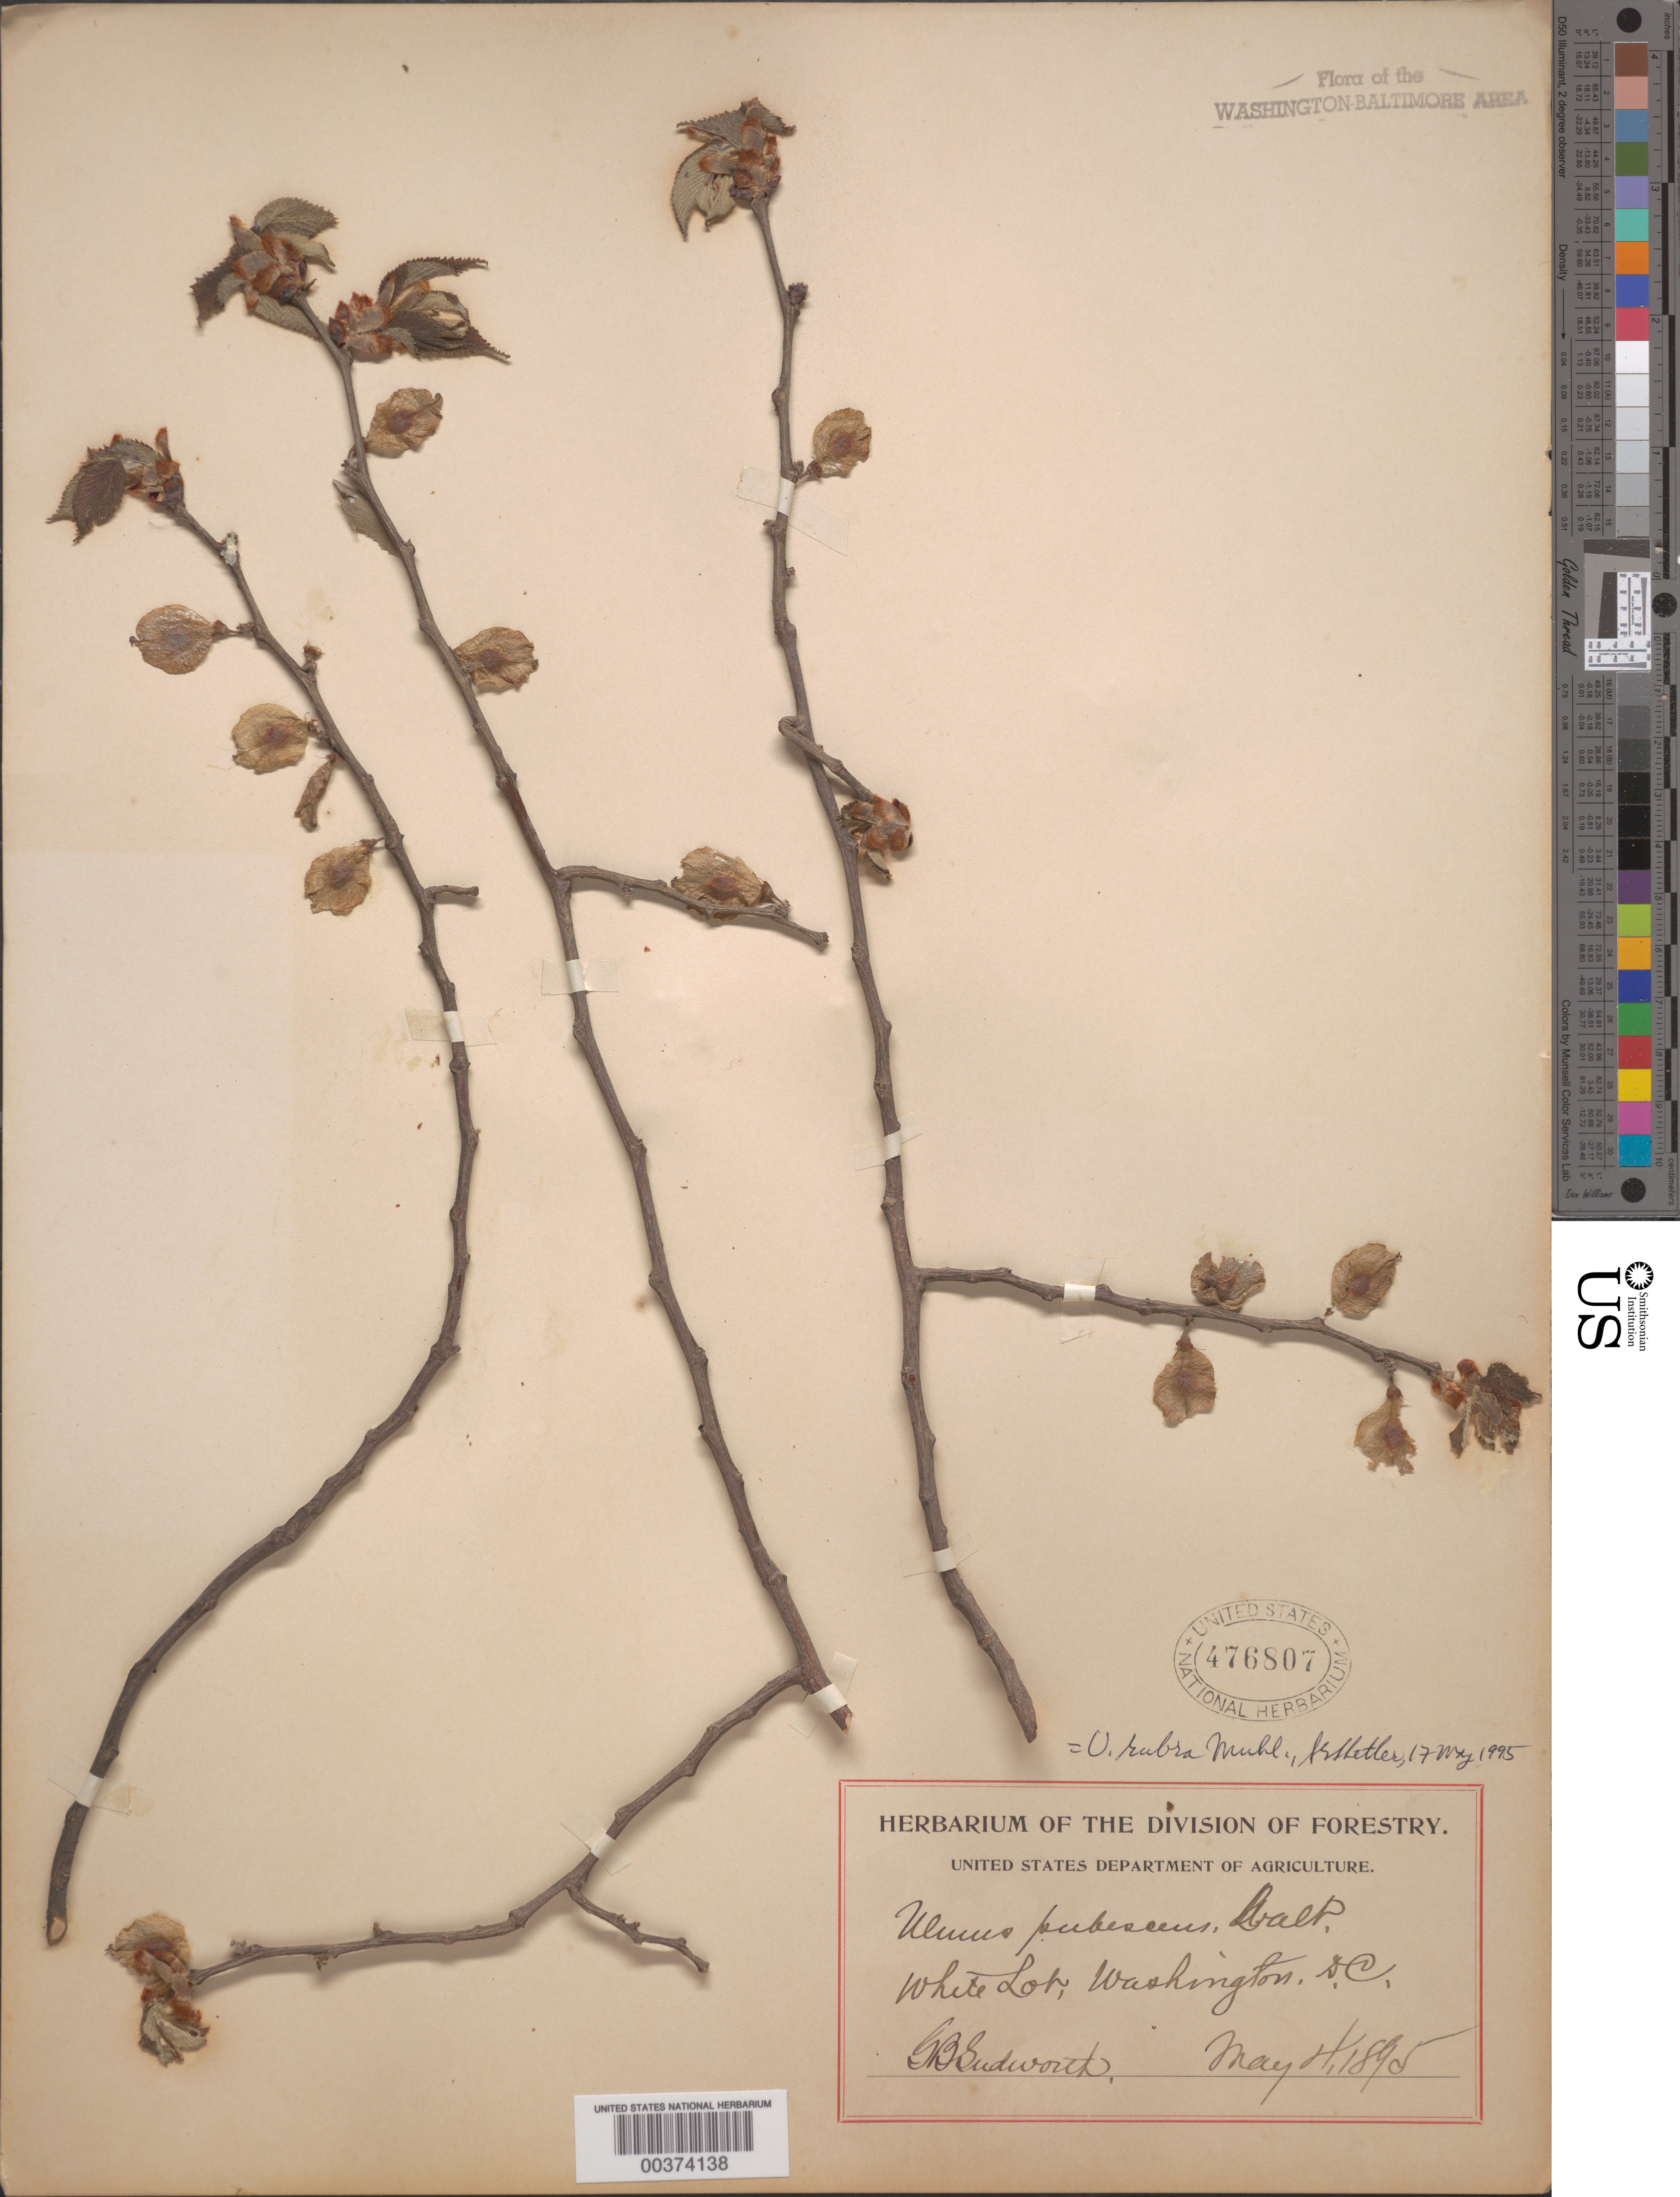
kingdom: Plantae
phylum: Tracheophyta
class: Magnoliopsida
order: Rosales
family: Ulmaceae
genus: Ulmus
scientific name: Ulmus rubra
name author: Muhl.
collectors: G. B. Sudworth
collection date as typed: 04 May 1895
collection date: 1895-05-04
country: United States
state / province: District of Columbia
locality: White Lot, SW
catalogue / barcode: US 476807